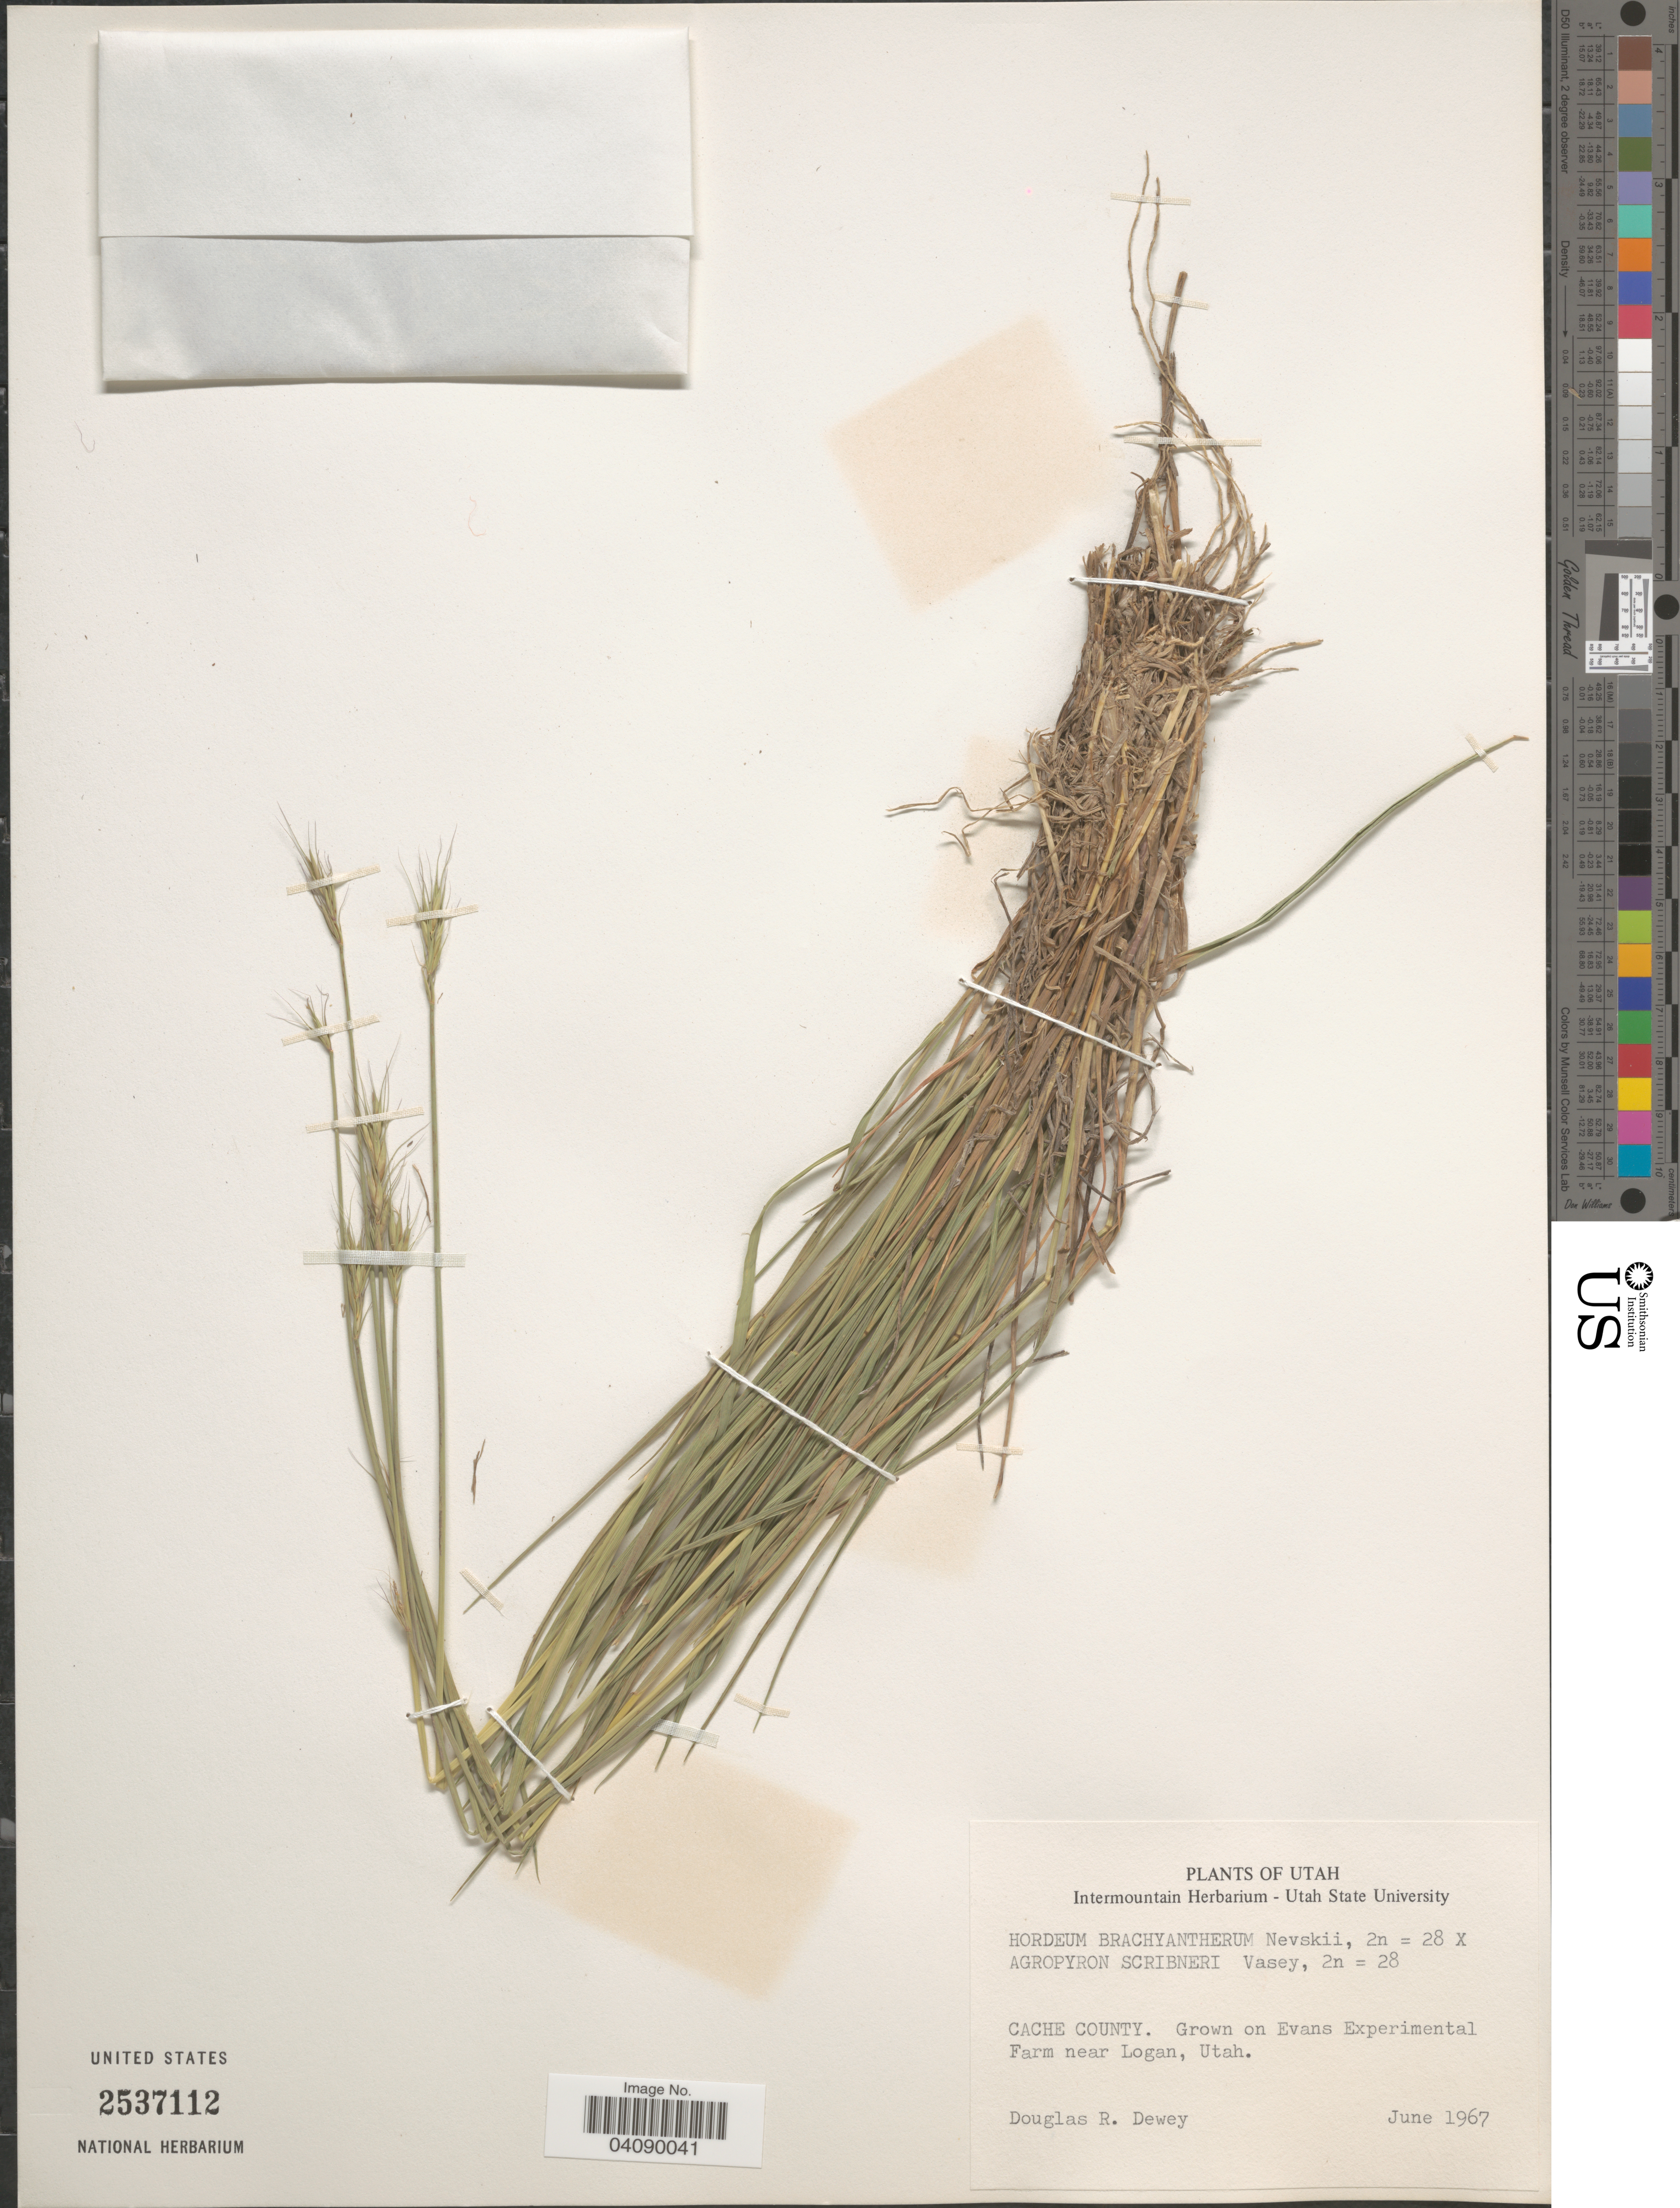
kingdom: Plantae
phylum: Tracheophyta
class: Liliopsida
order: Poales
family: Poaceae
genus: Agrohordeum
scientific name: x Agrohordeum sp.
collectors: D. Dewey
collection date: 1967-06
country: United States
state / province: Utah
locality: Cache County. Grown on Evans Experimental Farm near Logan.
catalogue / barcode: US 2537112